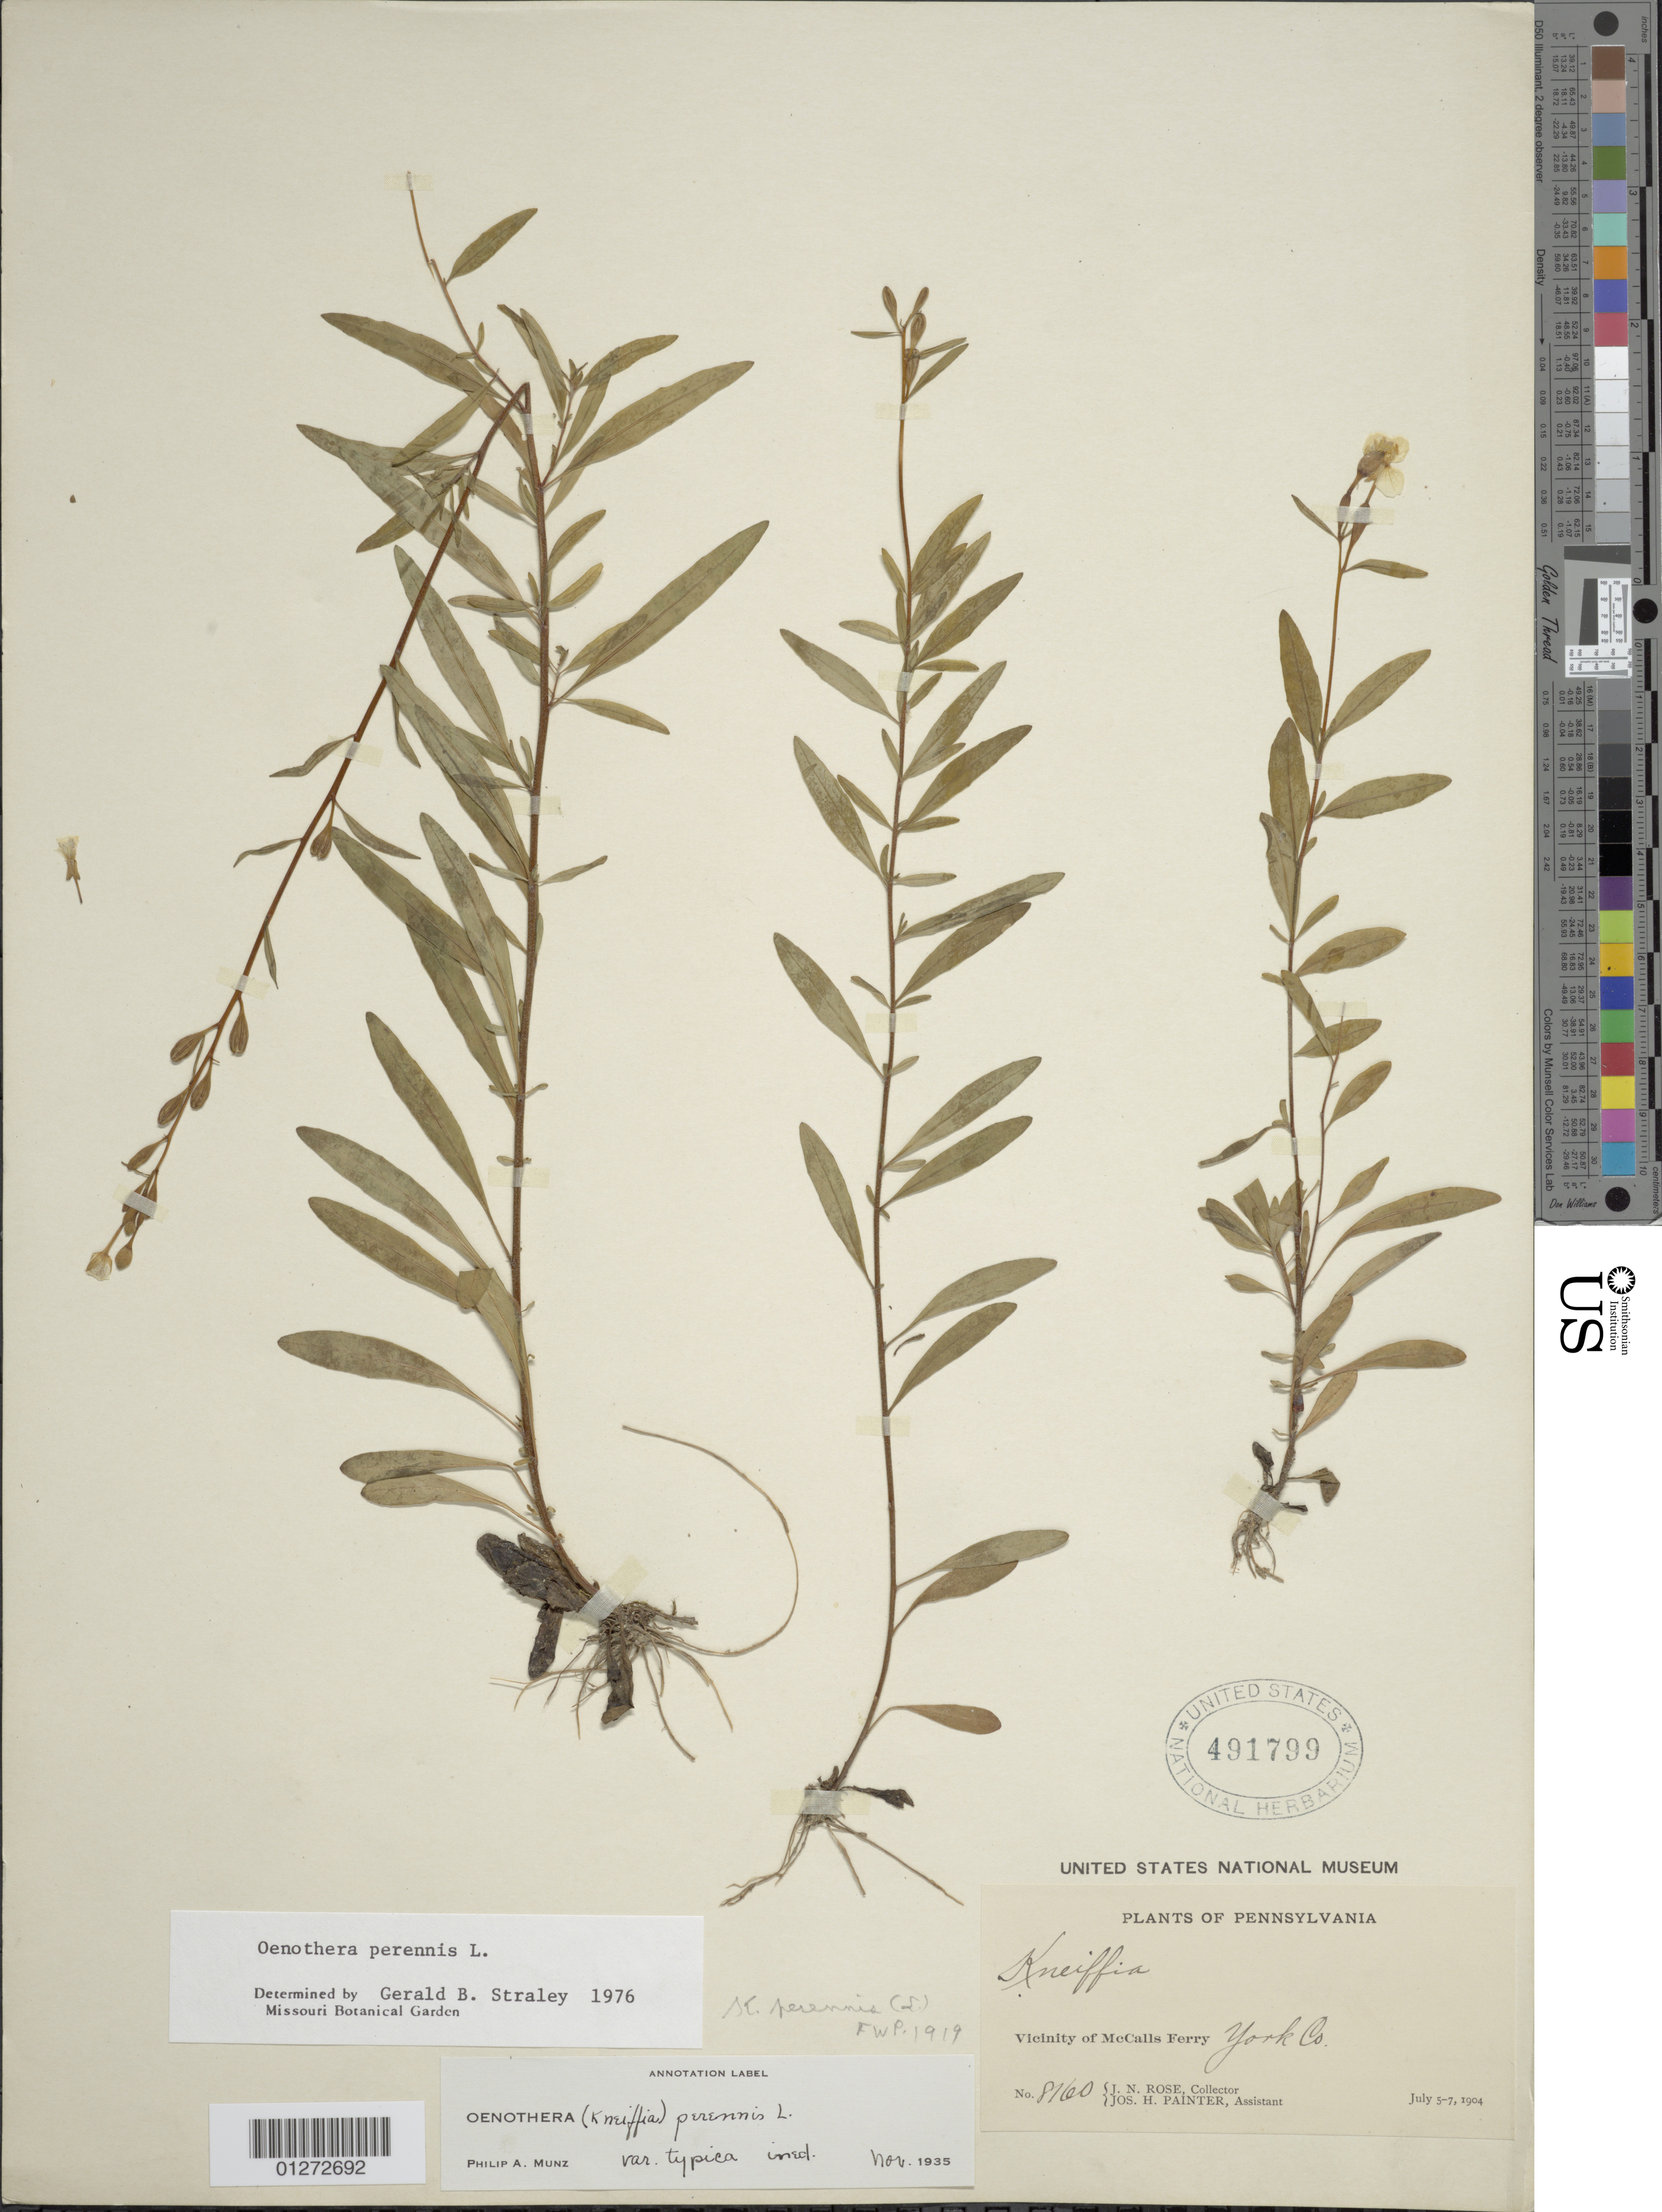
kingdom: Plantae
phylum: Tracheophyta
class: Magnoliopsida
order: Myrtales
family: Onagraceae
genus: Oenothera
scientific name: Oenothera perennis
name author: L.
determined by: Straley, G. B.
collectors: J. N. Rose & J. H. Painter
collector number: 8160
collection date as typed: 05 Jul 1904 to 07 Jul 1904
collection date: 1904-07-05/1904-07-07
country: United States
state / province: Pennsylvania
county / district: York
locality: Vicinity of McCalls Ferry.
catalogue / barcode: US 491799